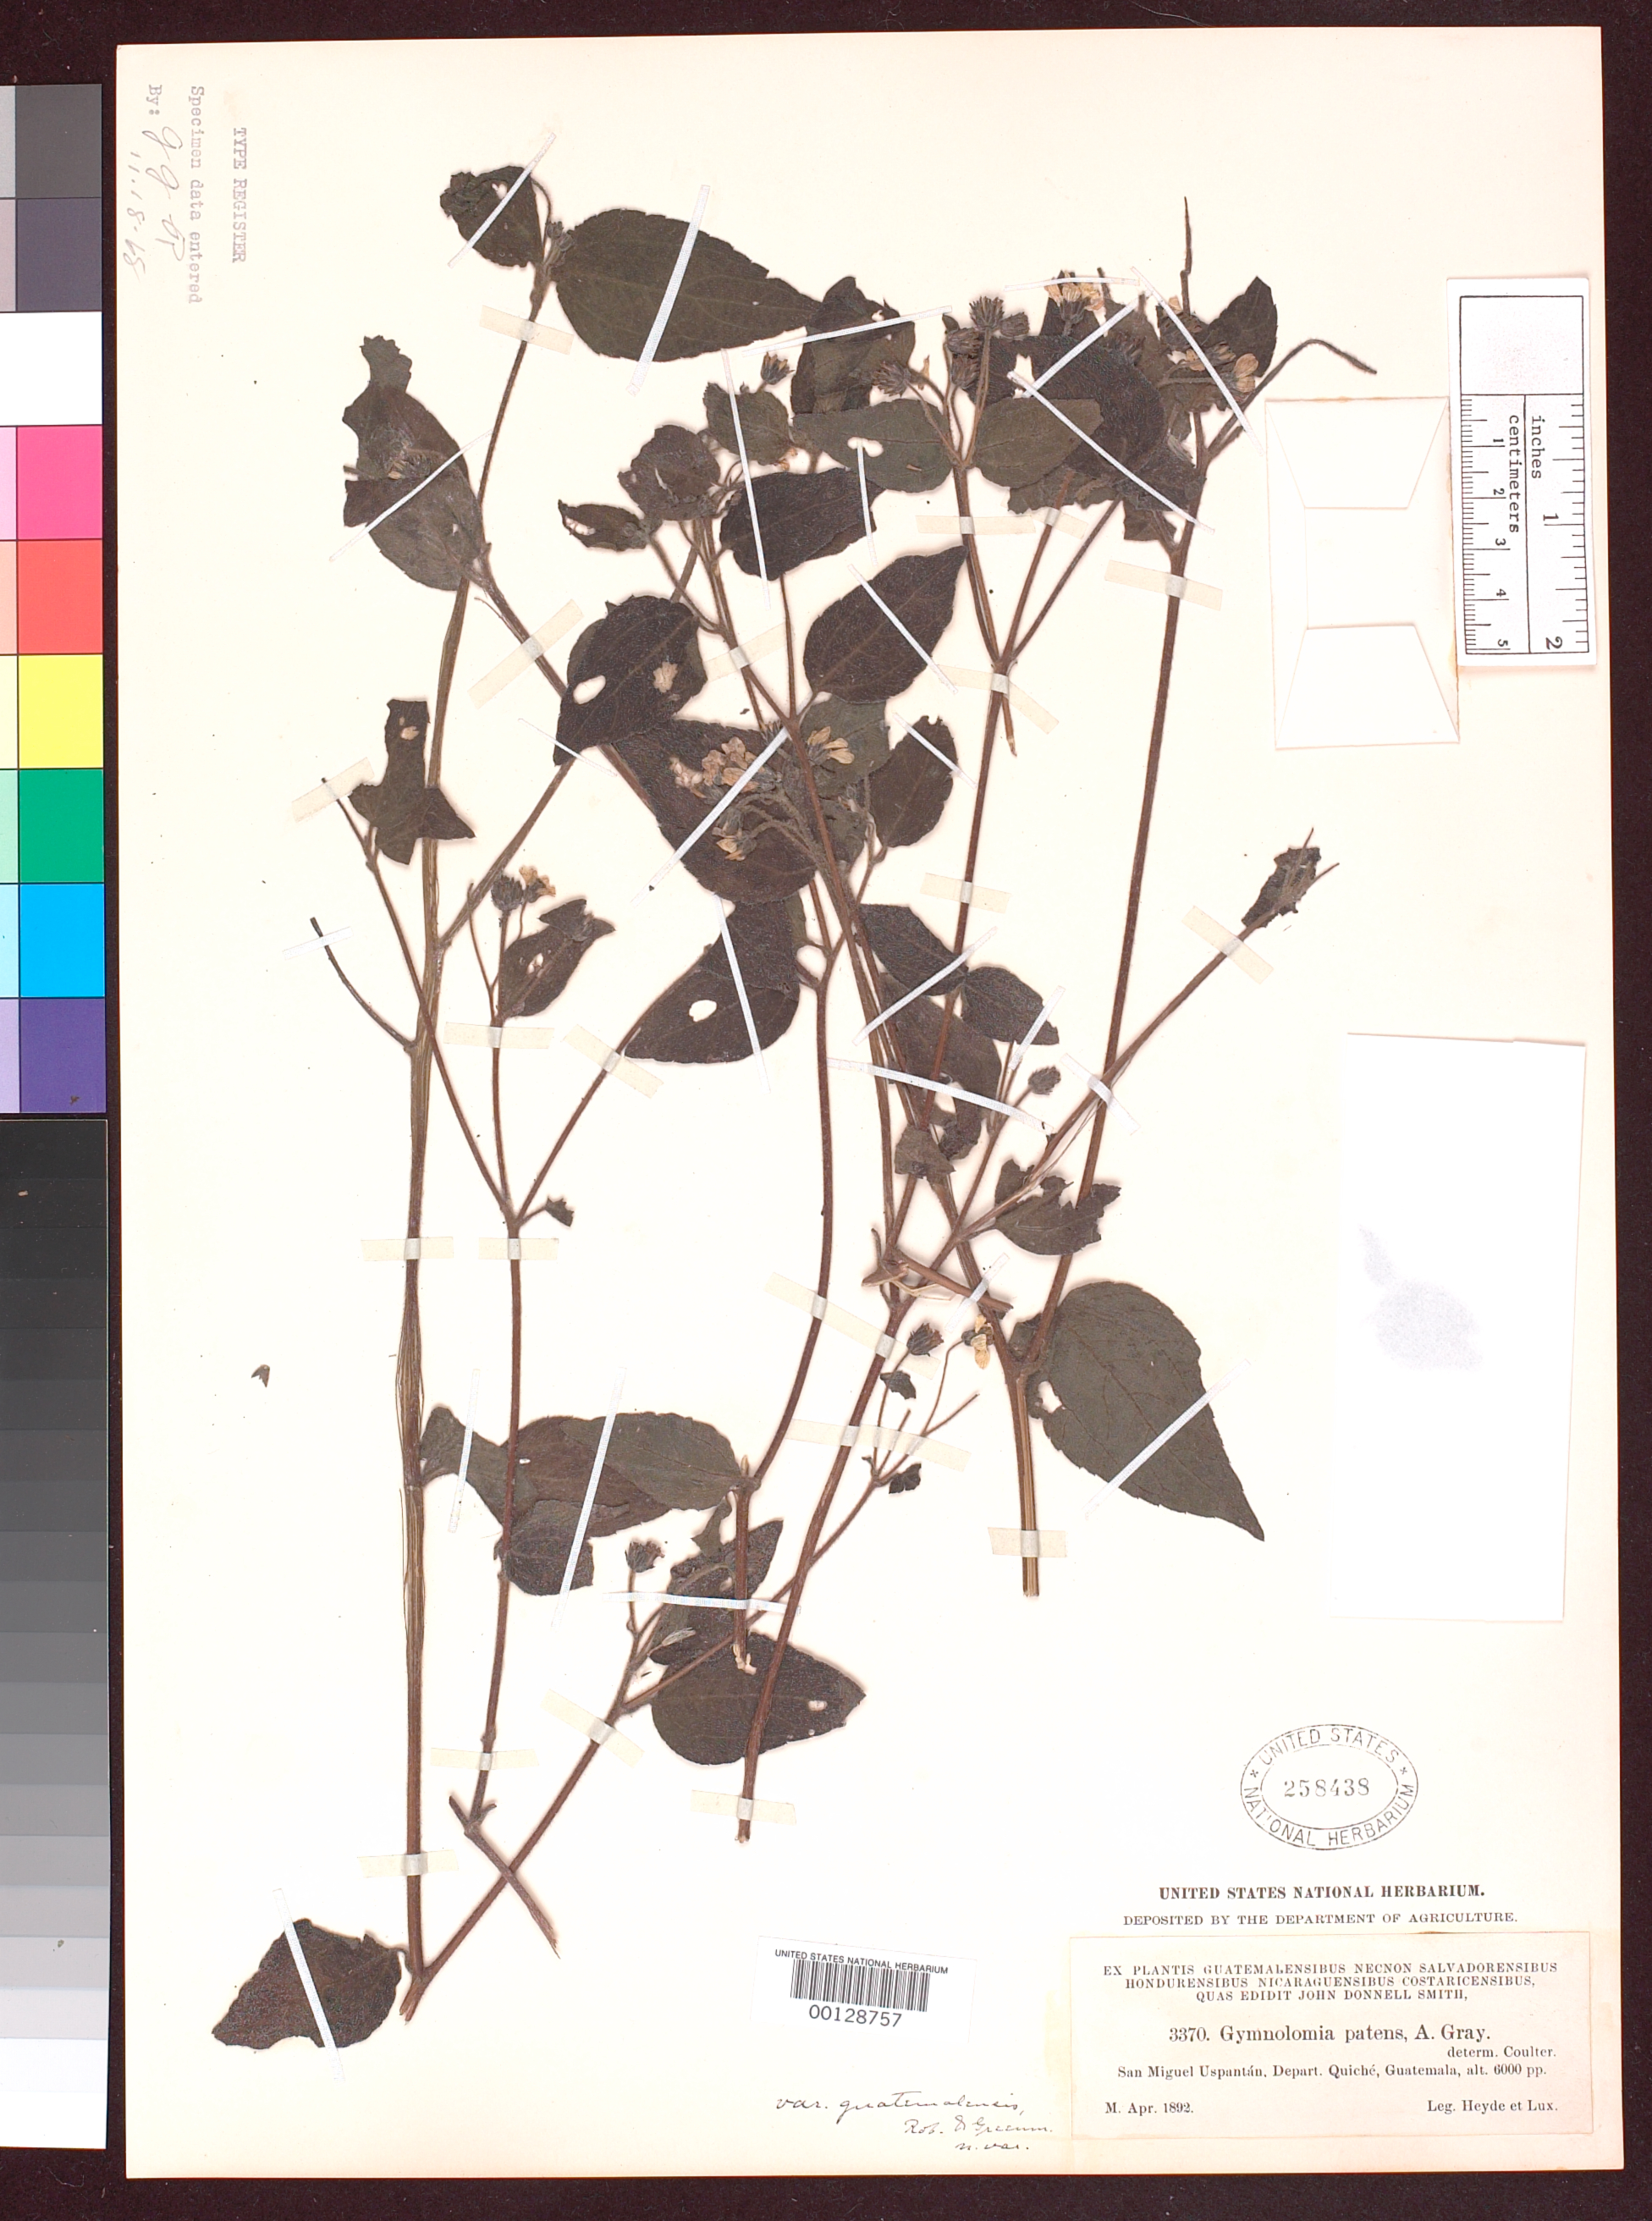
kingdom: Plantae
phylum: Tracheophyta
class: Magnoliopsida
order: Asterales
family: Asteraceae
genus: Gymnolomia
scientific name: Gymnolomia patens var. guatemalensis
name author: B.L. Rob. & Greenm.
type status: Type Collection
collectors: E. T. Heyde & E. Lux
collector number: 3370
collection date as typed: Apr 1892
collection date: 1892-04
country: Guatemala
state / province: El Quiché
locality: San Miguel Uspantán.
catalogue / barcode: US 258438